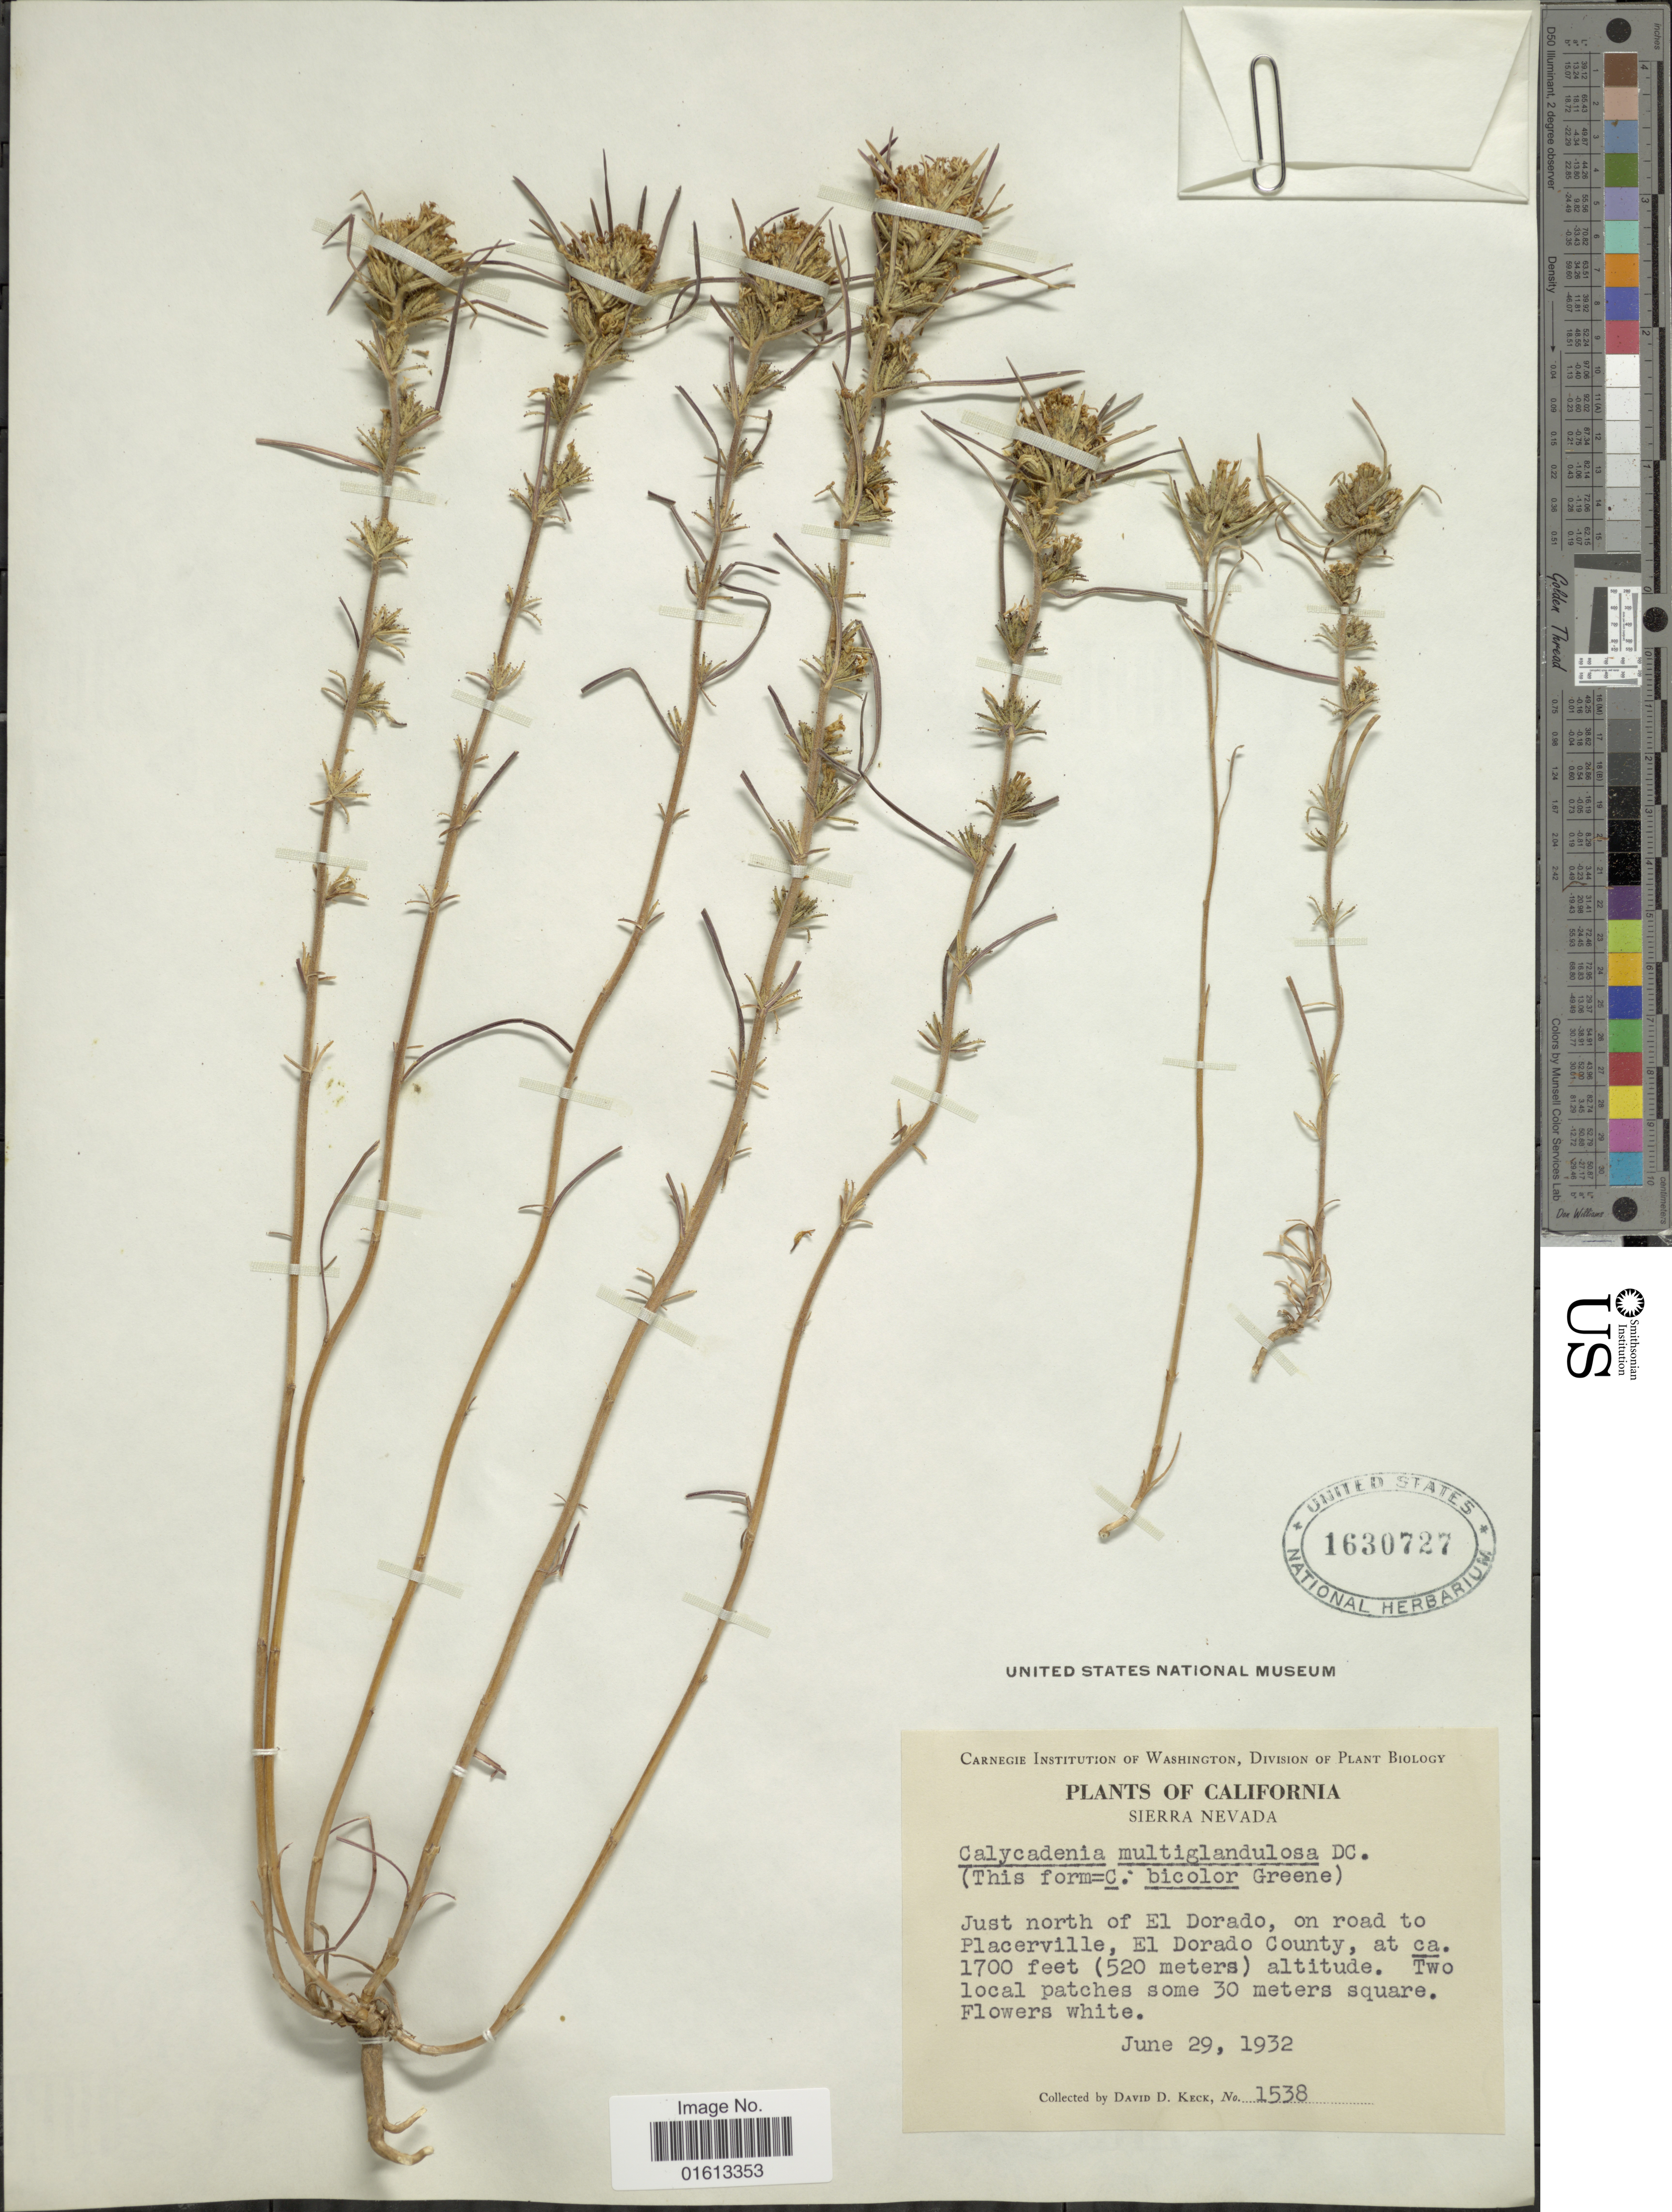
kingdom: Plantae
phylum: Tracheophyta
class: Magnoliopsida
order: Asterales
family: Asteraceae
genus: Calycadenia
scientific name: Calycadenia multiglandulosa subsp. bicolor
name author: (Greene) D.D. Keck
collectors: D. D. Keck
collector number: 1538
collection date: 1932-06-29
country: United States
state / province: California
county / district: El Dorado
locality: Sierra Nevada, just North of El Dorado, on road to Placerville, El Dorado County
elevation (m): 518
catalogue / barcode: US 1630727